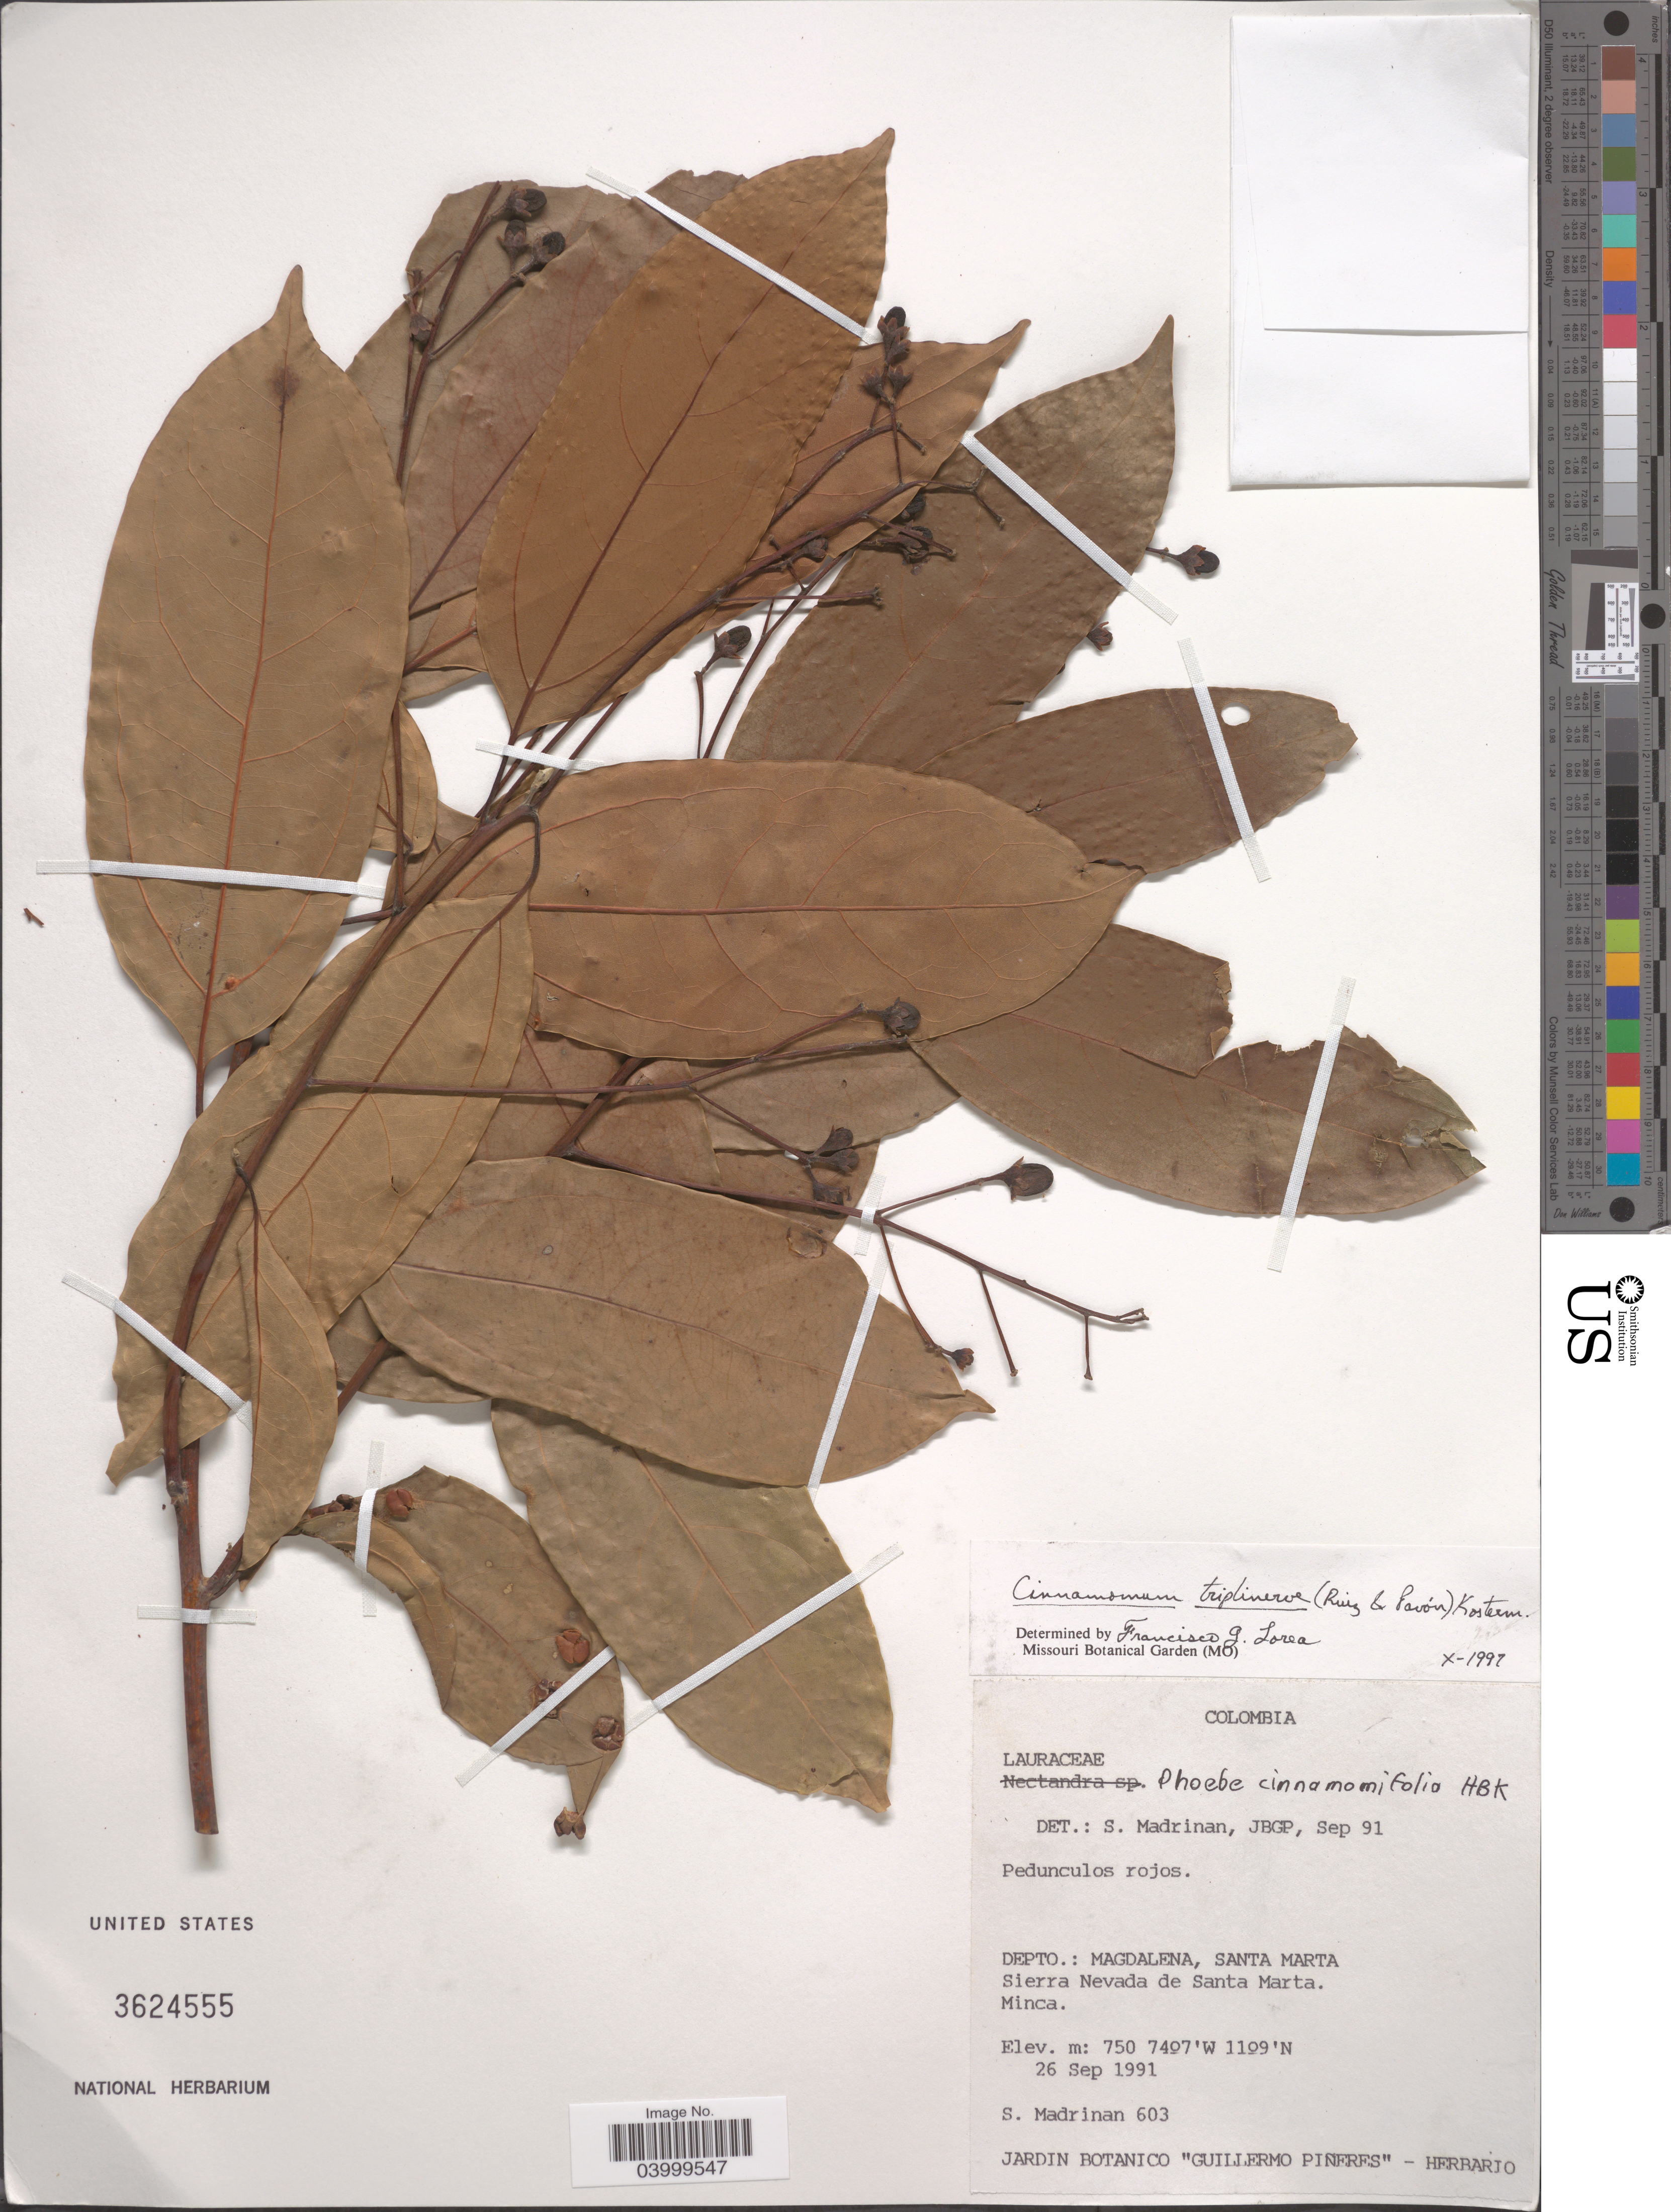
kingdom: Plantae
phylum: Tracheophyta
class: Magnoliopsida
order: Laurales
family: Lauraceae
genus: Cinnamomum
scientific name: Cinnamomum triplinerve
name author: (Ruiz & Pav.) Kosterm.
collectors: S. Madriñán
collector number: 603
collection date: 1991-09-26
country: Colombia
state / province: Magdalena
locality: Depto.: Magdalena, Santa Marta. Sierra Nevada de Santa Marta. Minca.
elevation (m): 750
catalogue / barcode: US 3624555